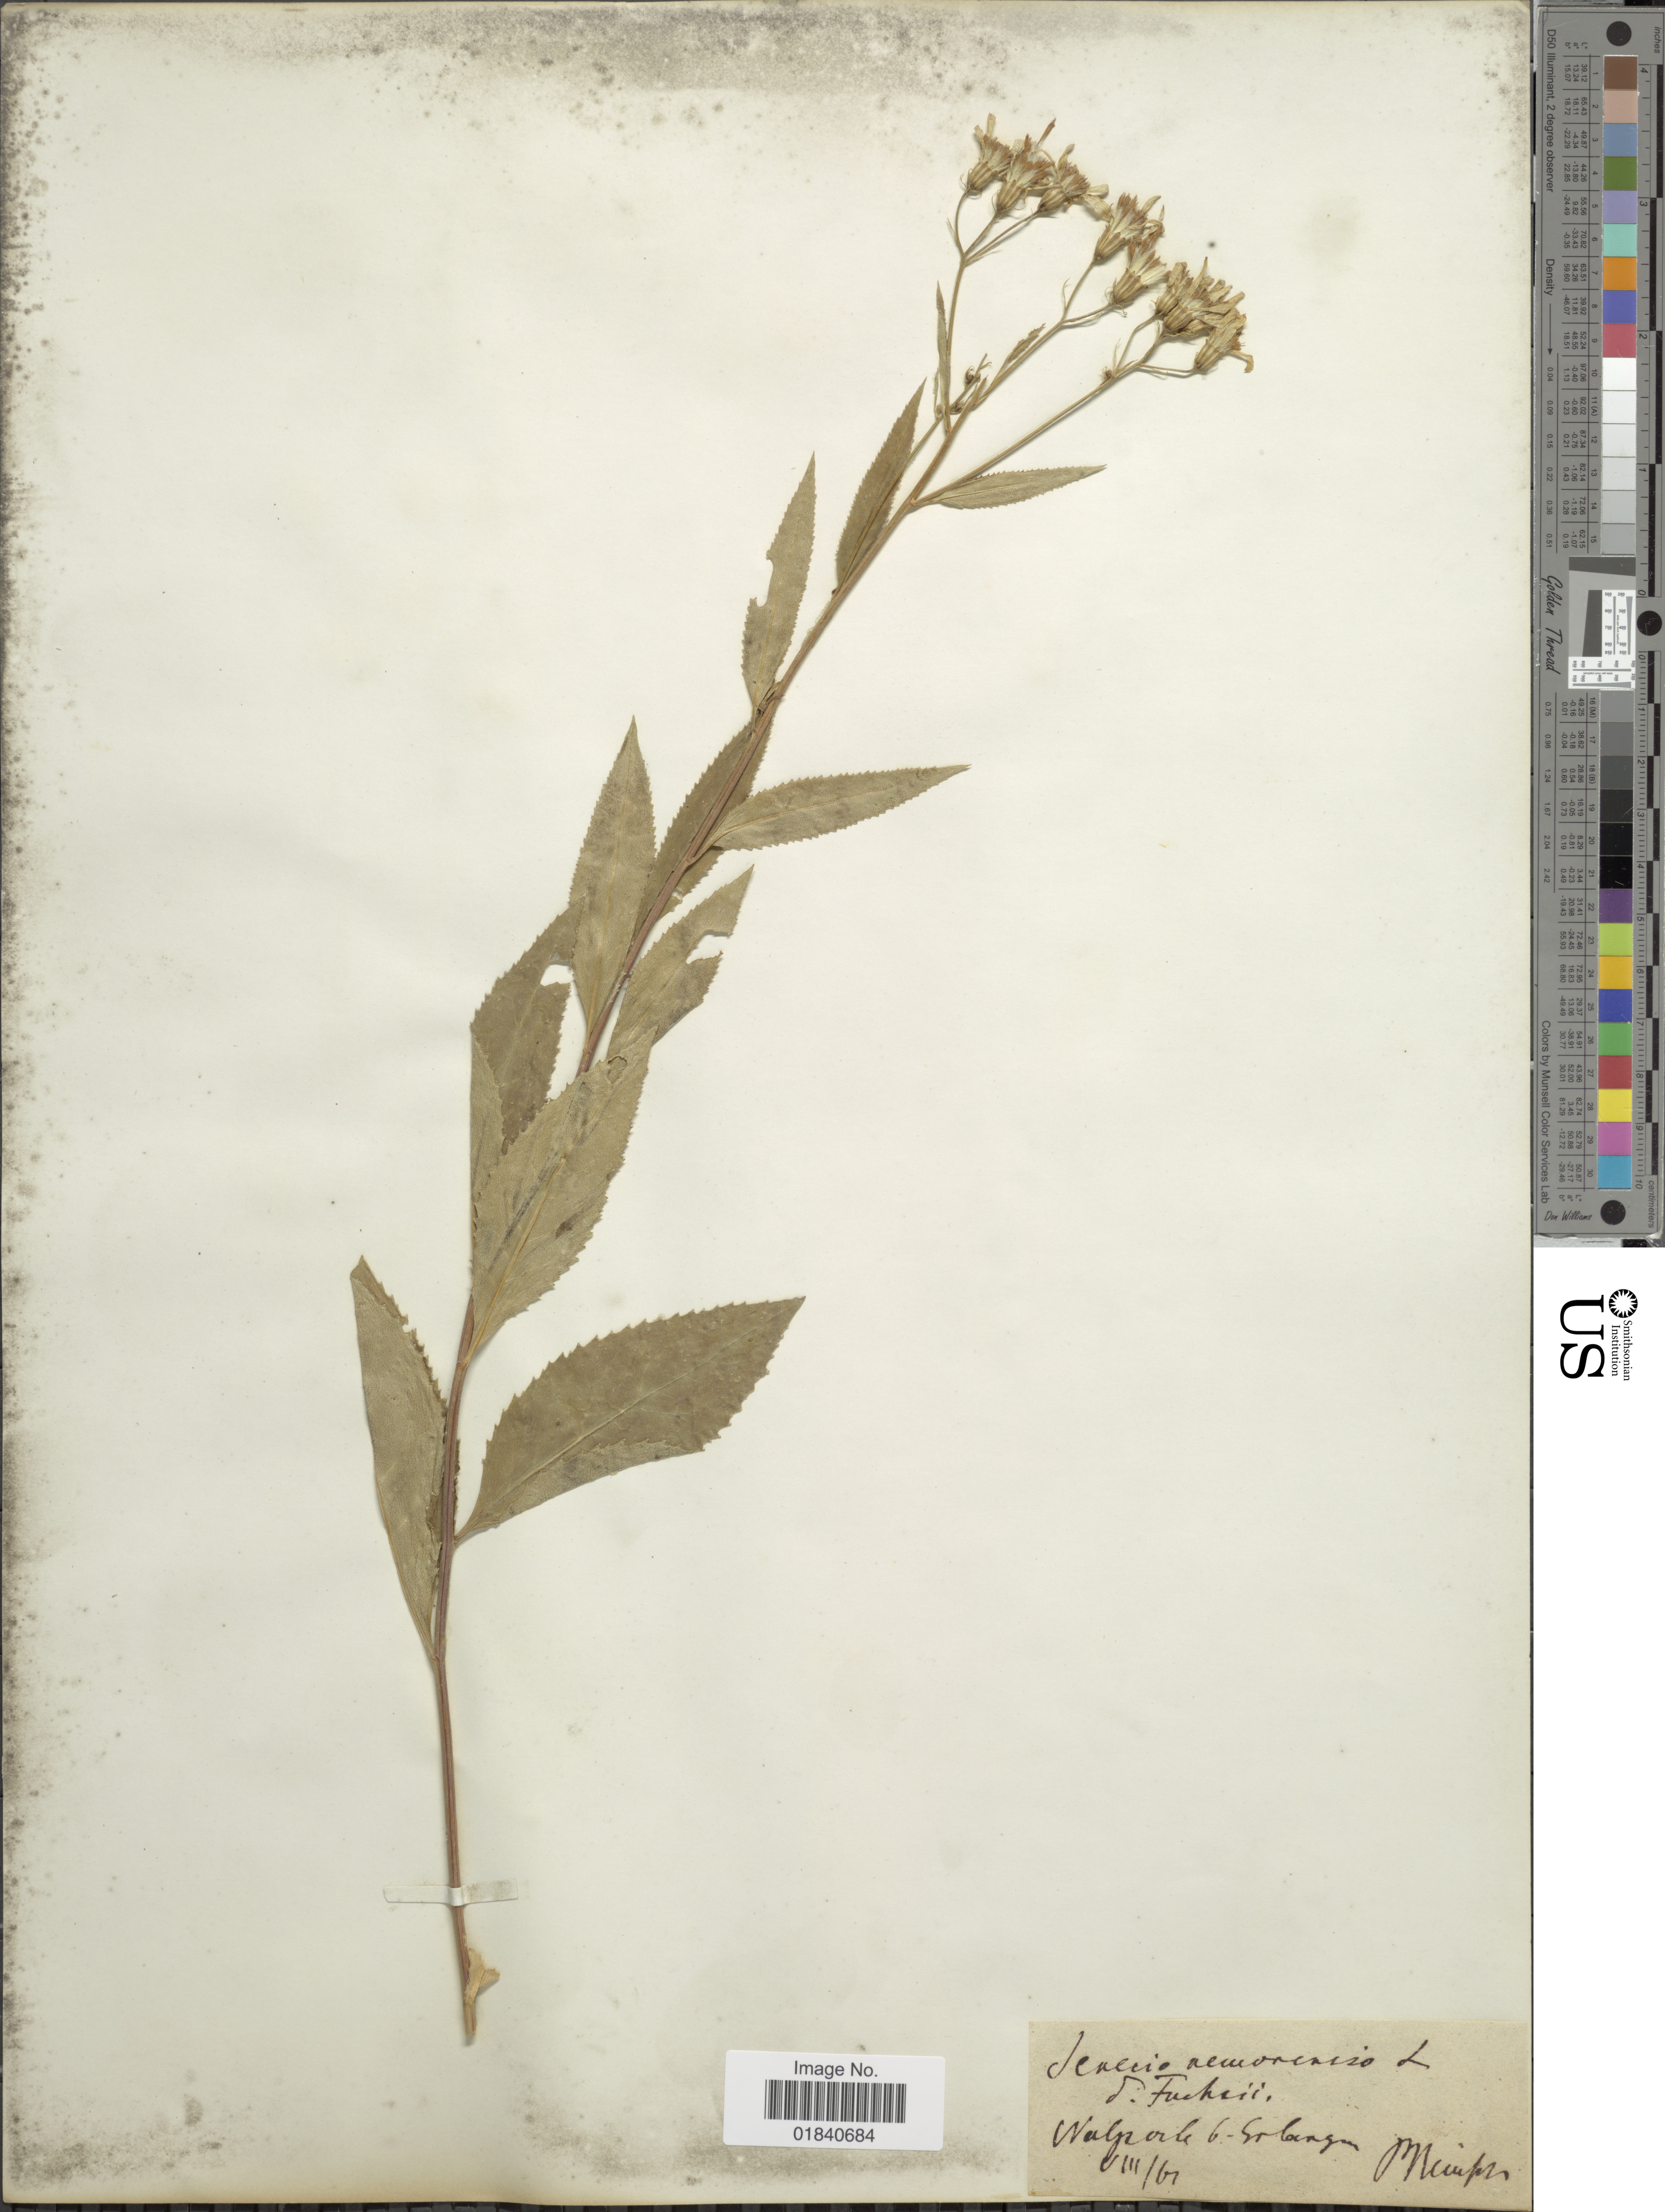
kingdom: Plantae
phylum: Tracheophyta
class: Magnoliopsida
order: Asterales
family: Asteraceae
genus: Senecio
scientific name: Senecio nemorensis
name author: L.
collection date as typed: Transcribed d/m/y: /8/61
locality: Walgroub b. Grlangen [interpreted]